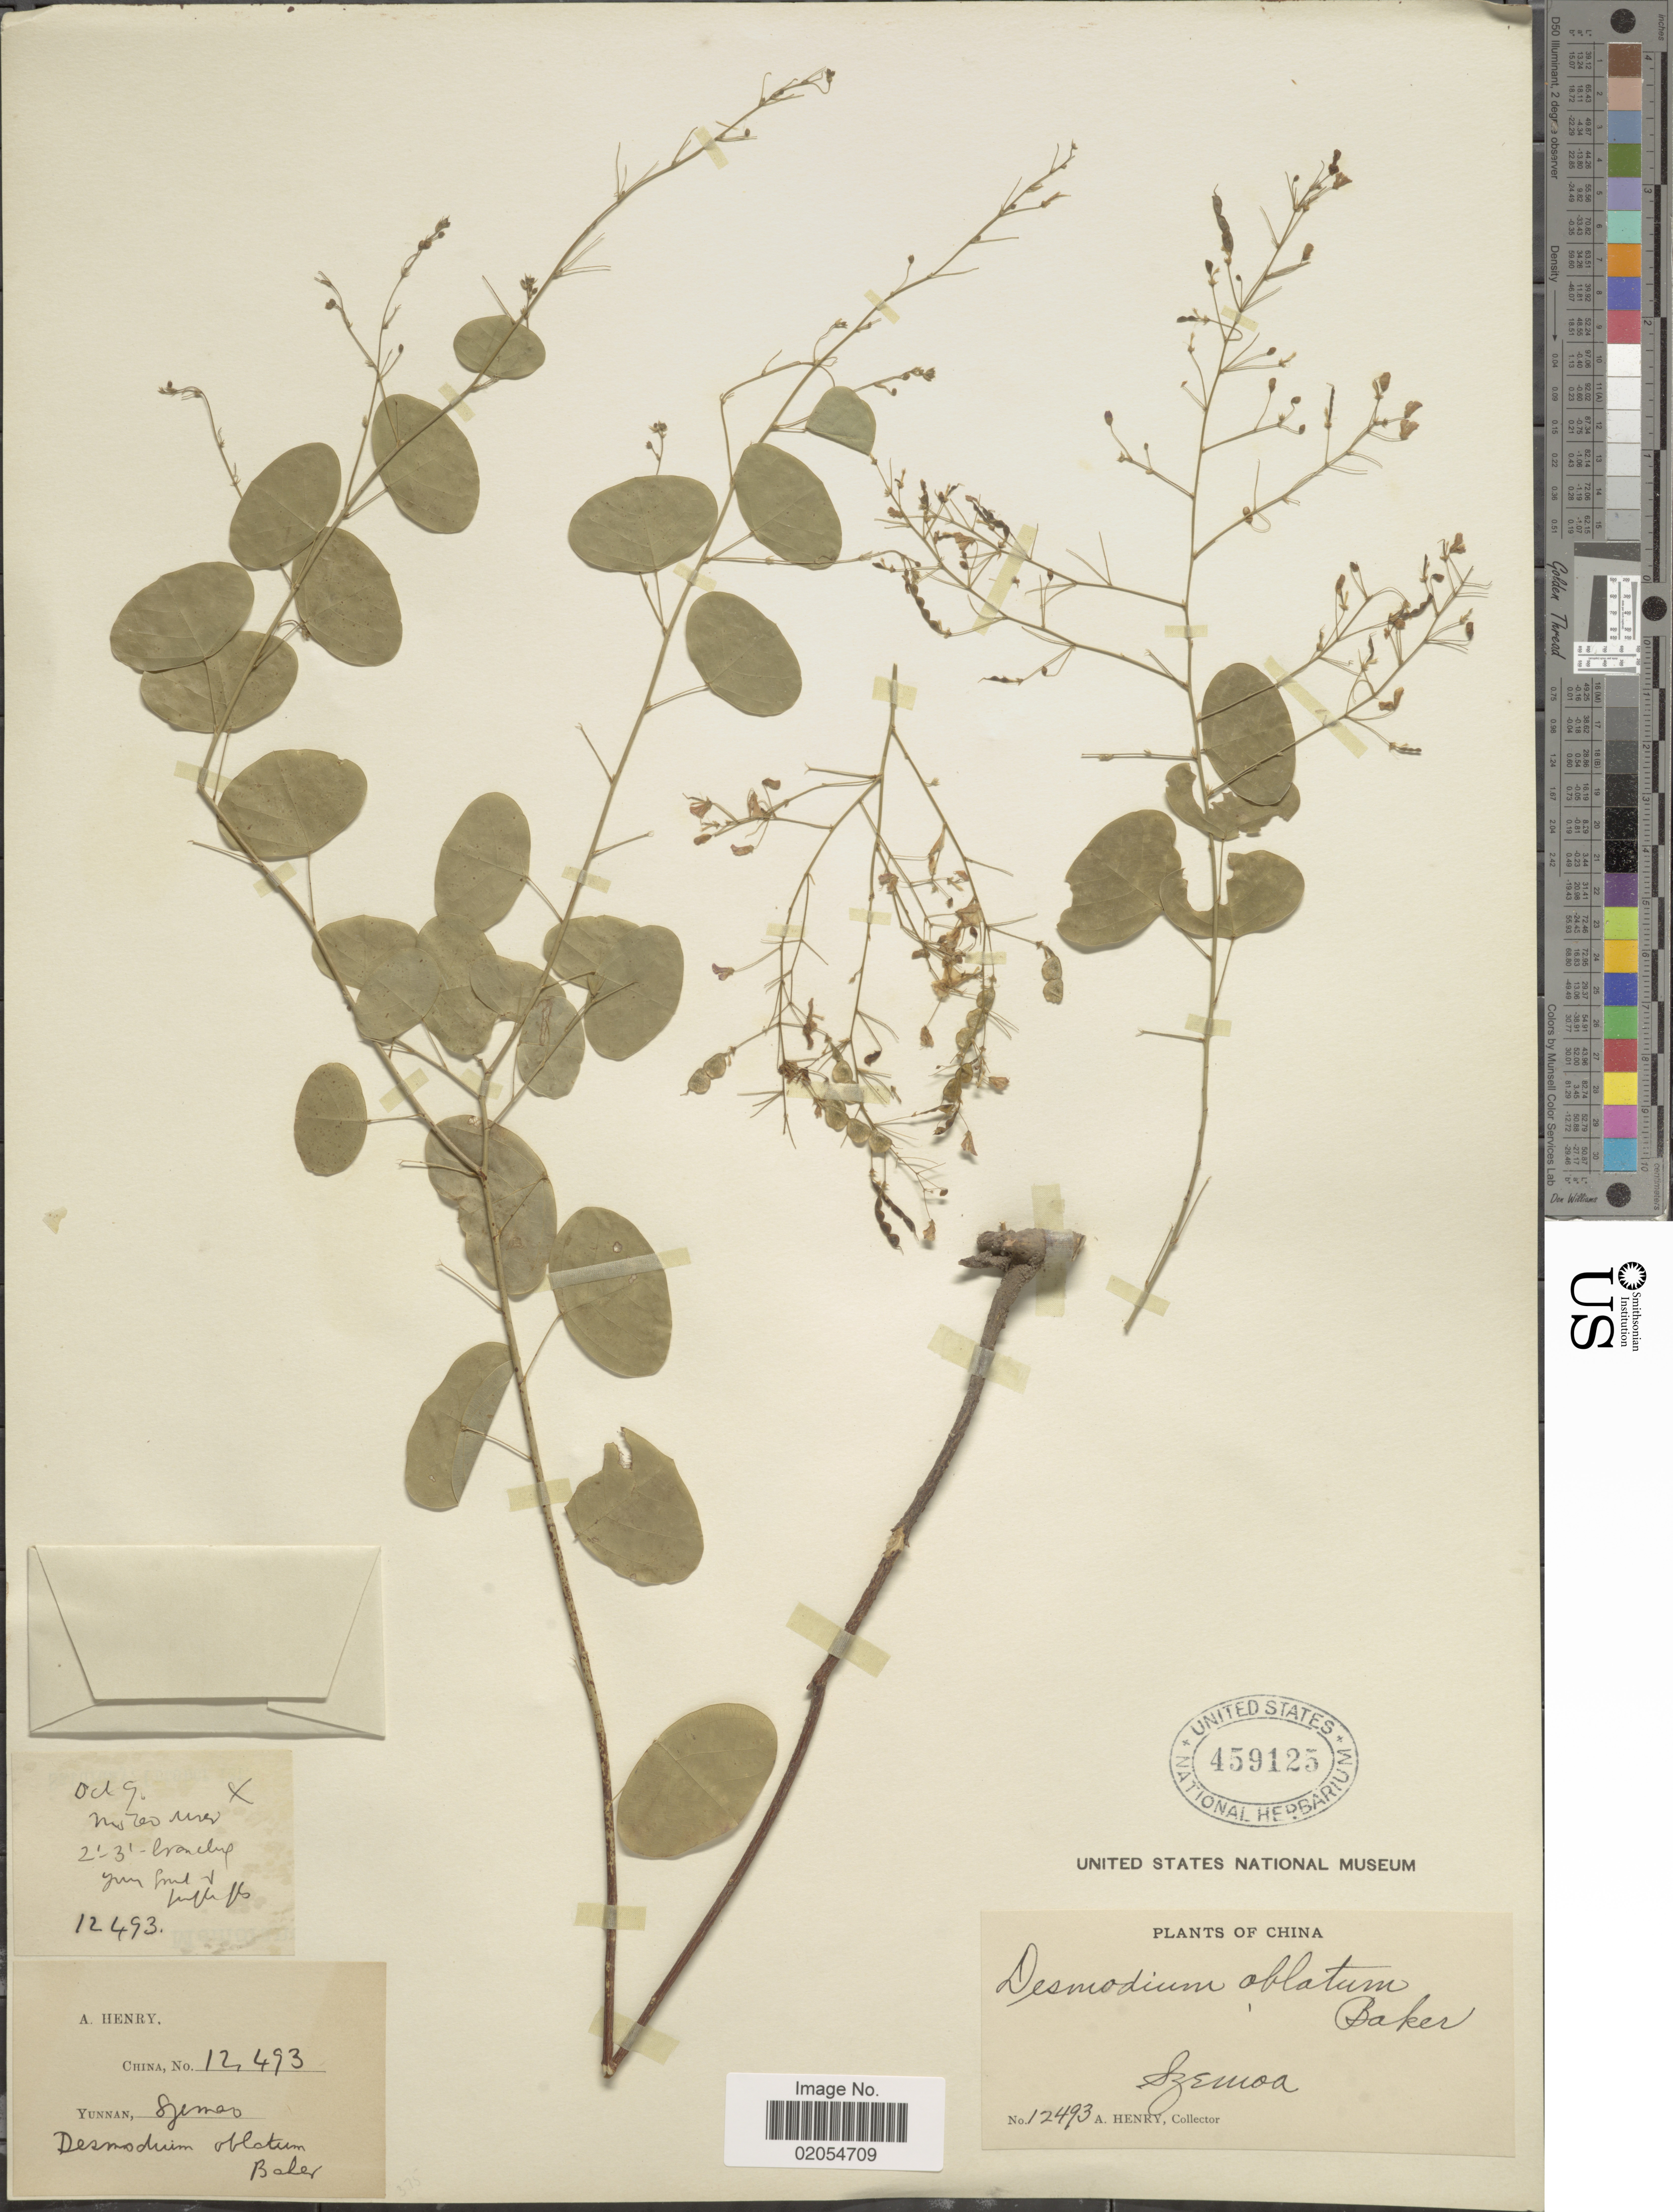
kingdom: Plantae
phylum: Tracheophyta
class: Magnoliopsida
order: Fabales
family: Fabaceae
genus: Huangtcia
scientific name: Huangtcia oblata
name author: (Baker ex Kurz) H. Ohashi & K. Ohashi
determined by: Strong, Mark T., (BOT), Smithsonian Institution - National Museum of Natural History (UNITED STATES)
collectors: A. Henry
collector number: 12493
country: China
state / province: Yunnan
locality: Szemao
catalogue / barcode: US 459125